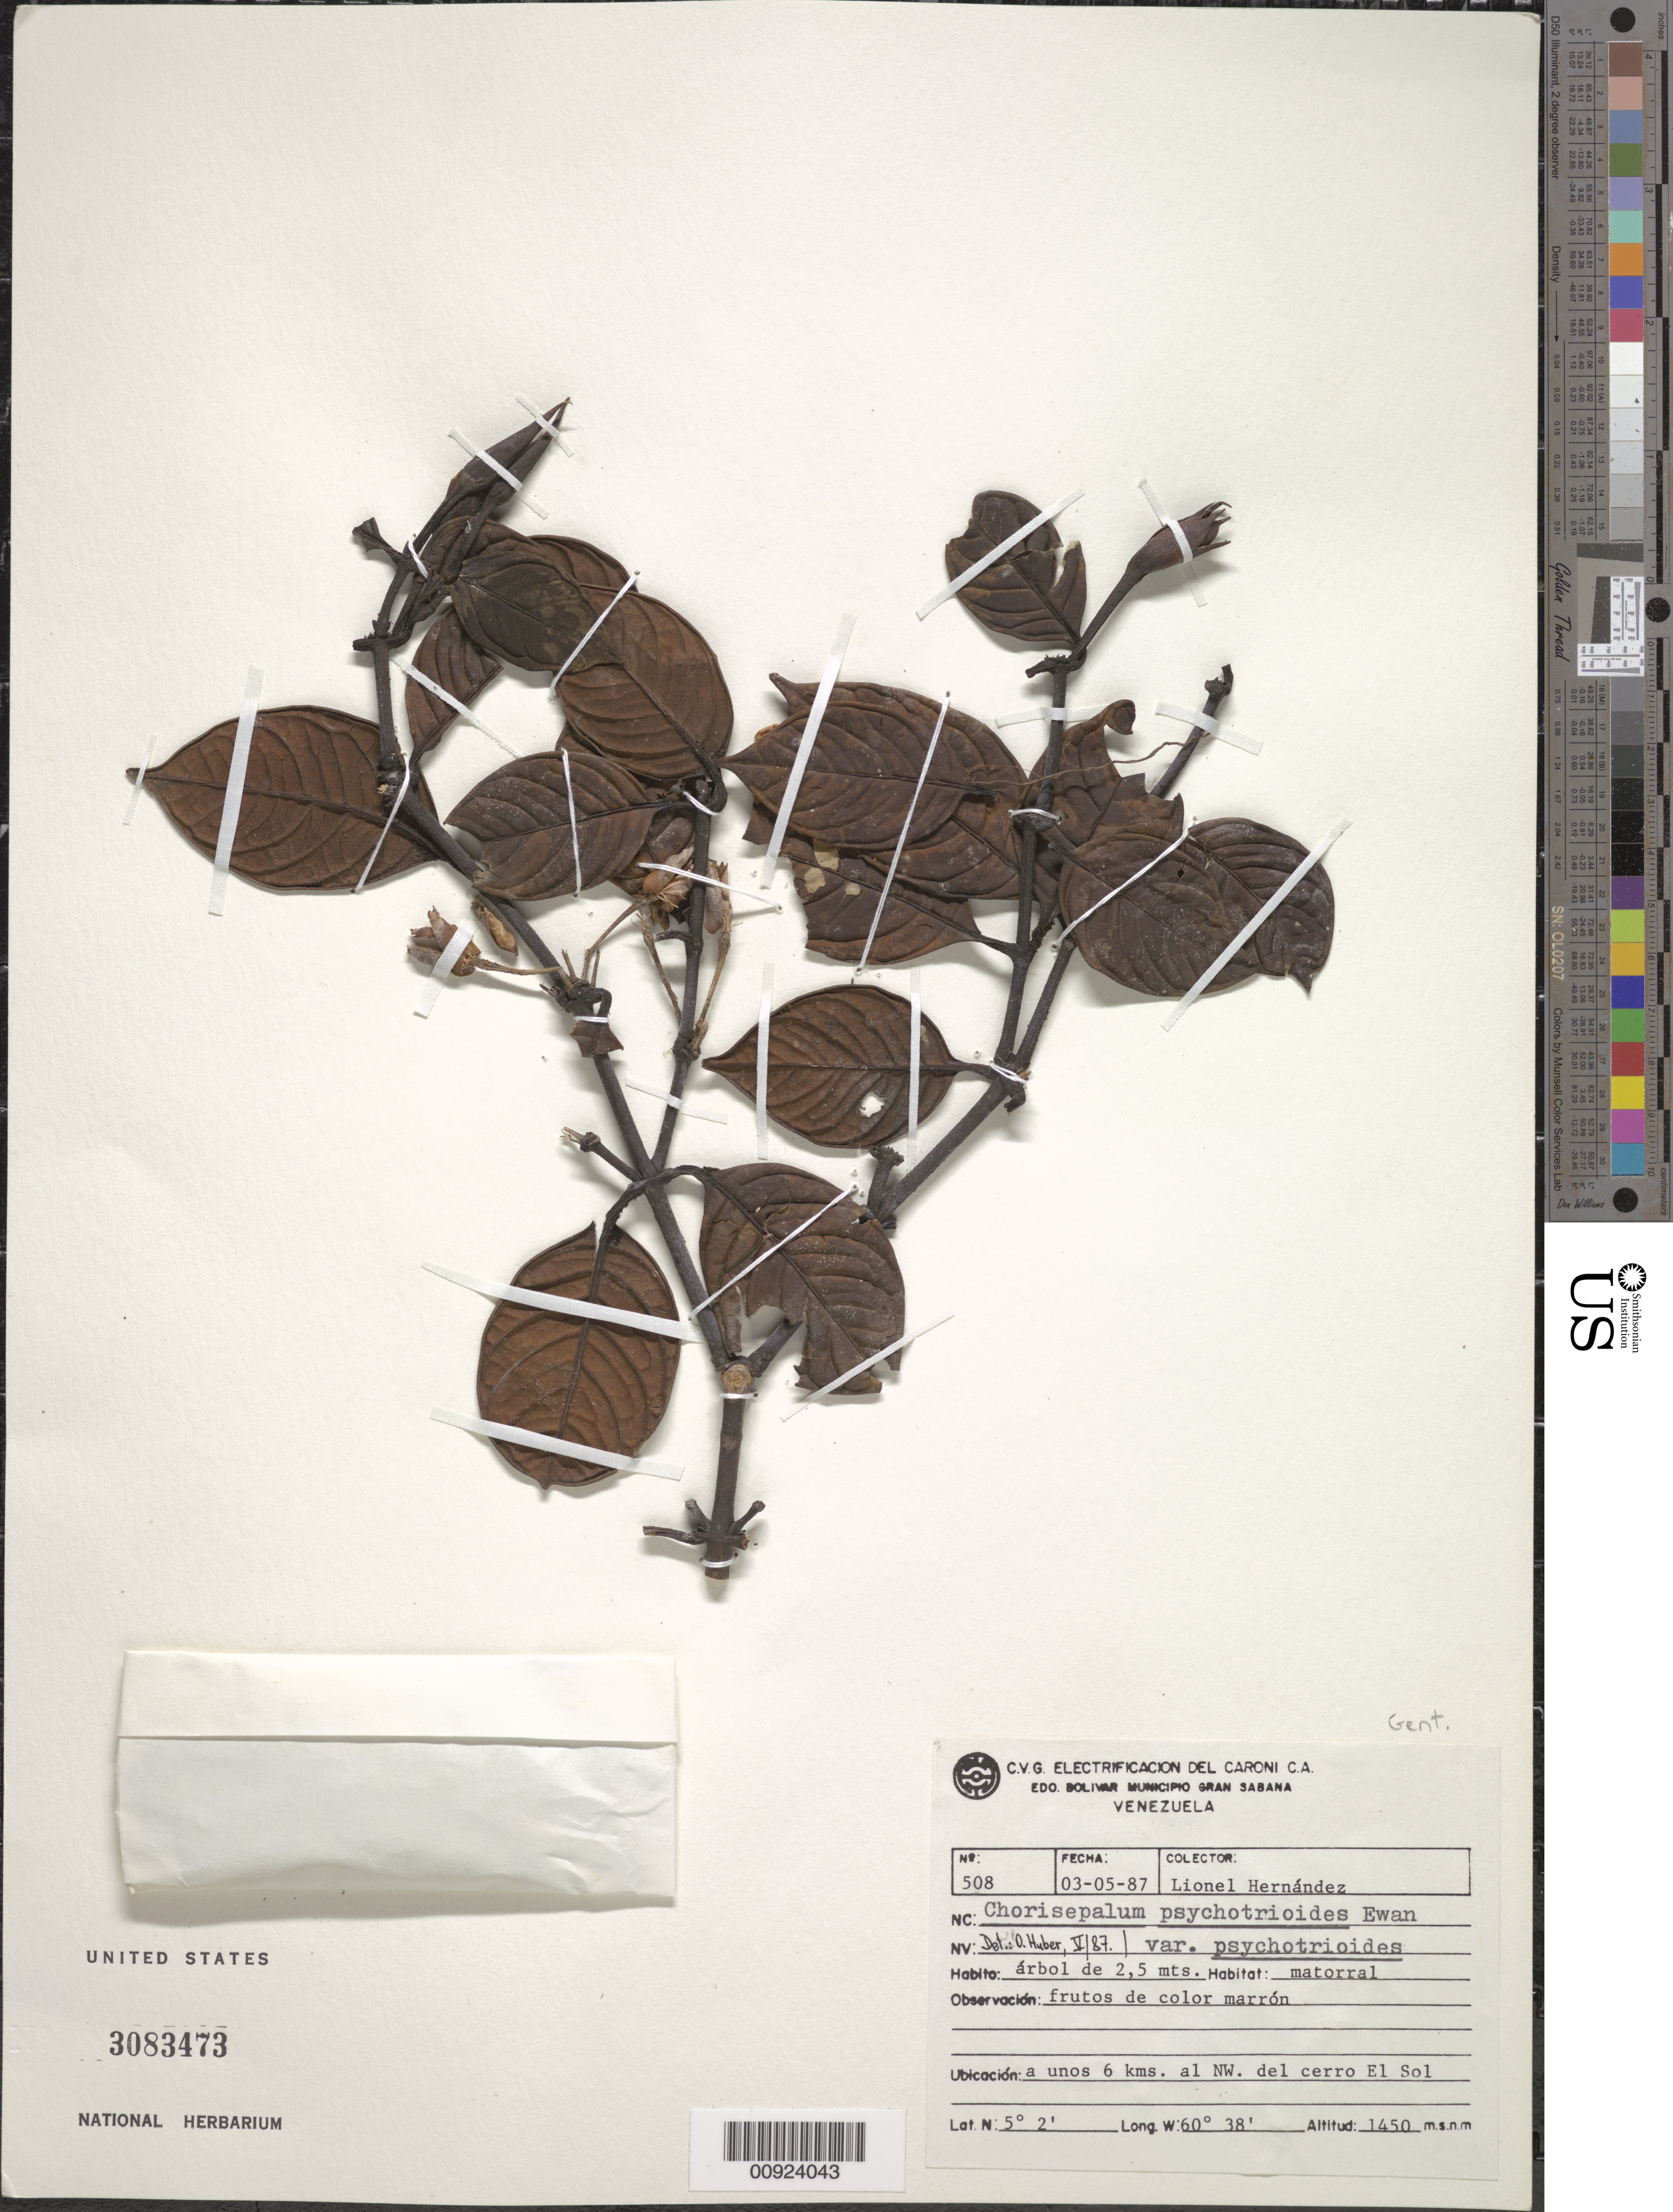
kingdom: Plantae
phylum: Tracheophyta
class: Magnoliopsida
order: Gentianales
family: Gentianaceae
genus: Chorisepalum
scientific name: Chorisepalum psychotrioides var. psychotrioides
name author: Ewan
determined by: Huber, Otto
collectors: L. Hernández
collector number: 508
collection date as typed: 5-Apr-87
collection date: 1987-04-05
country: Venezuela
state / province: Bolívar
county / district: Gran Sabana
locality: Cerro El Sol, a unos 6 km al NW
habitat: Matorral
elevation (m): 1450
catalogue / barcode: US 3083473